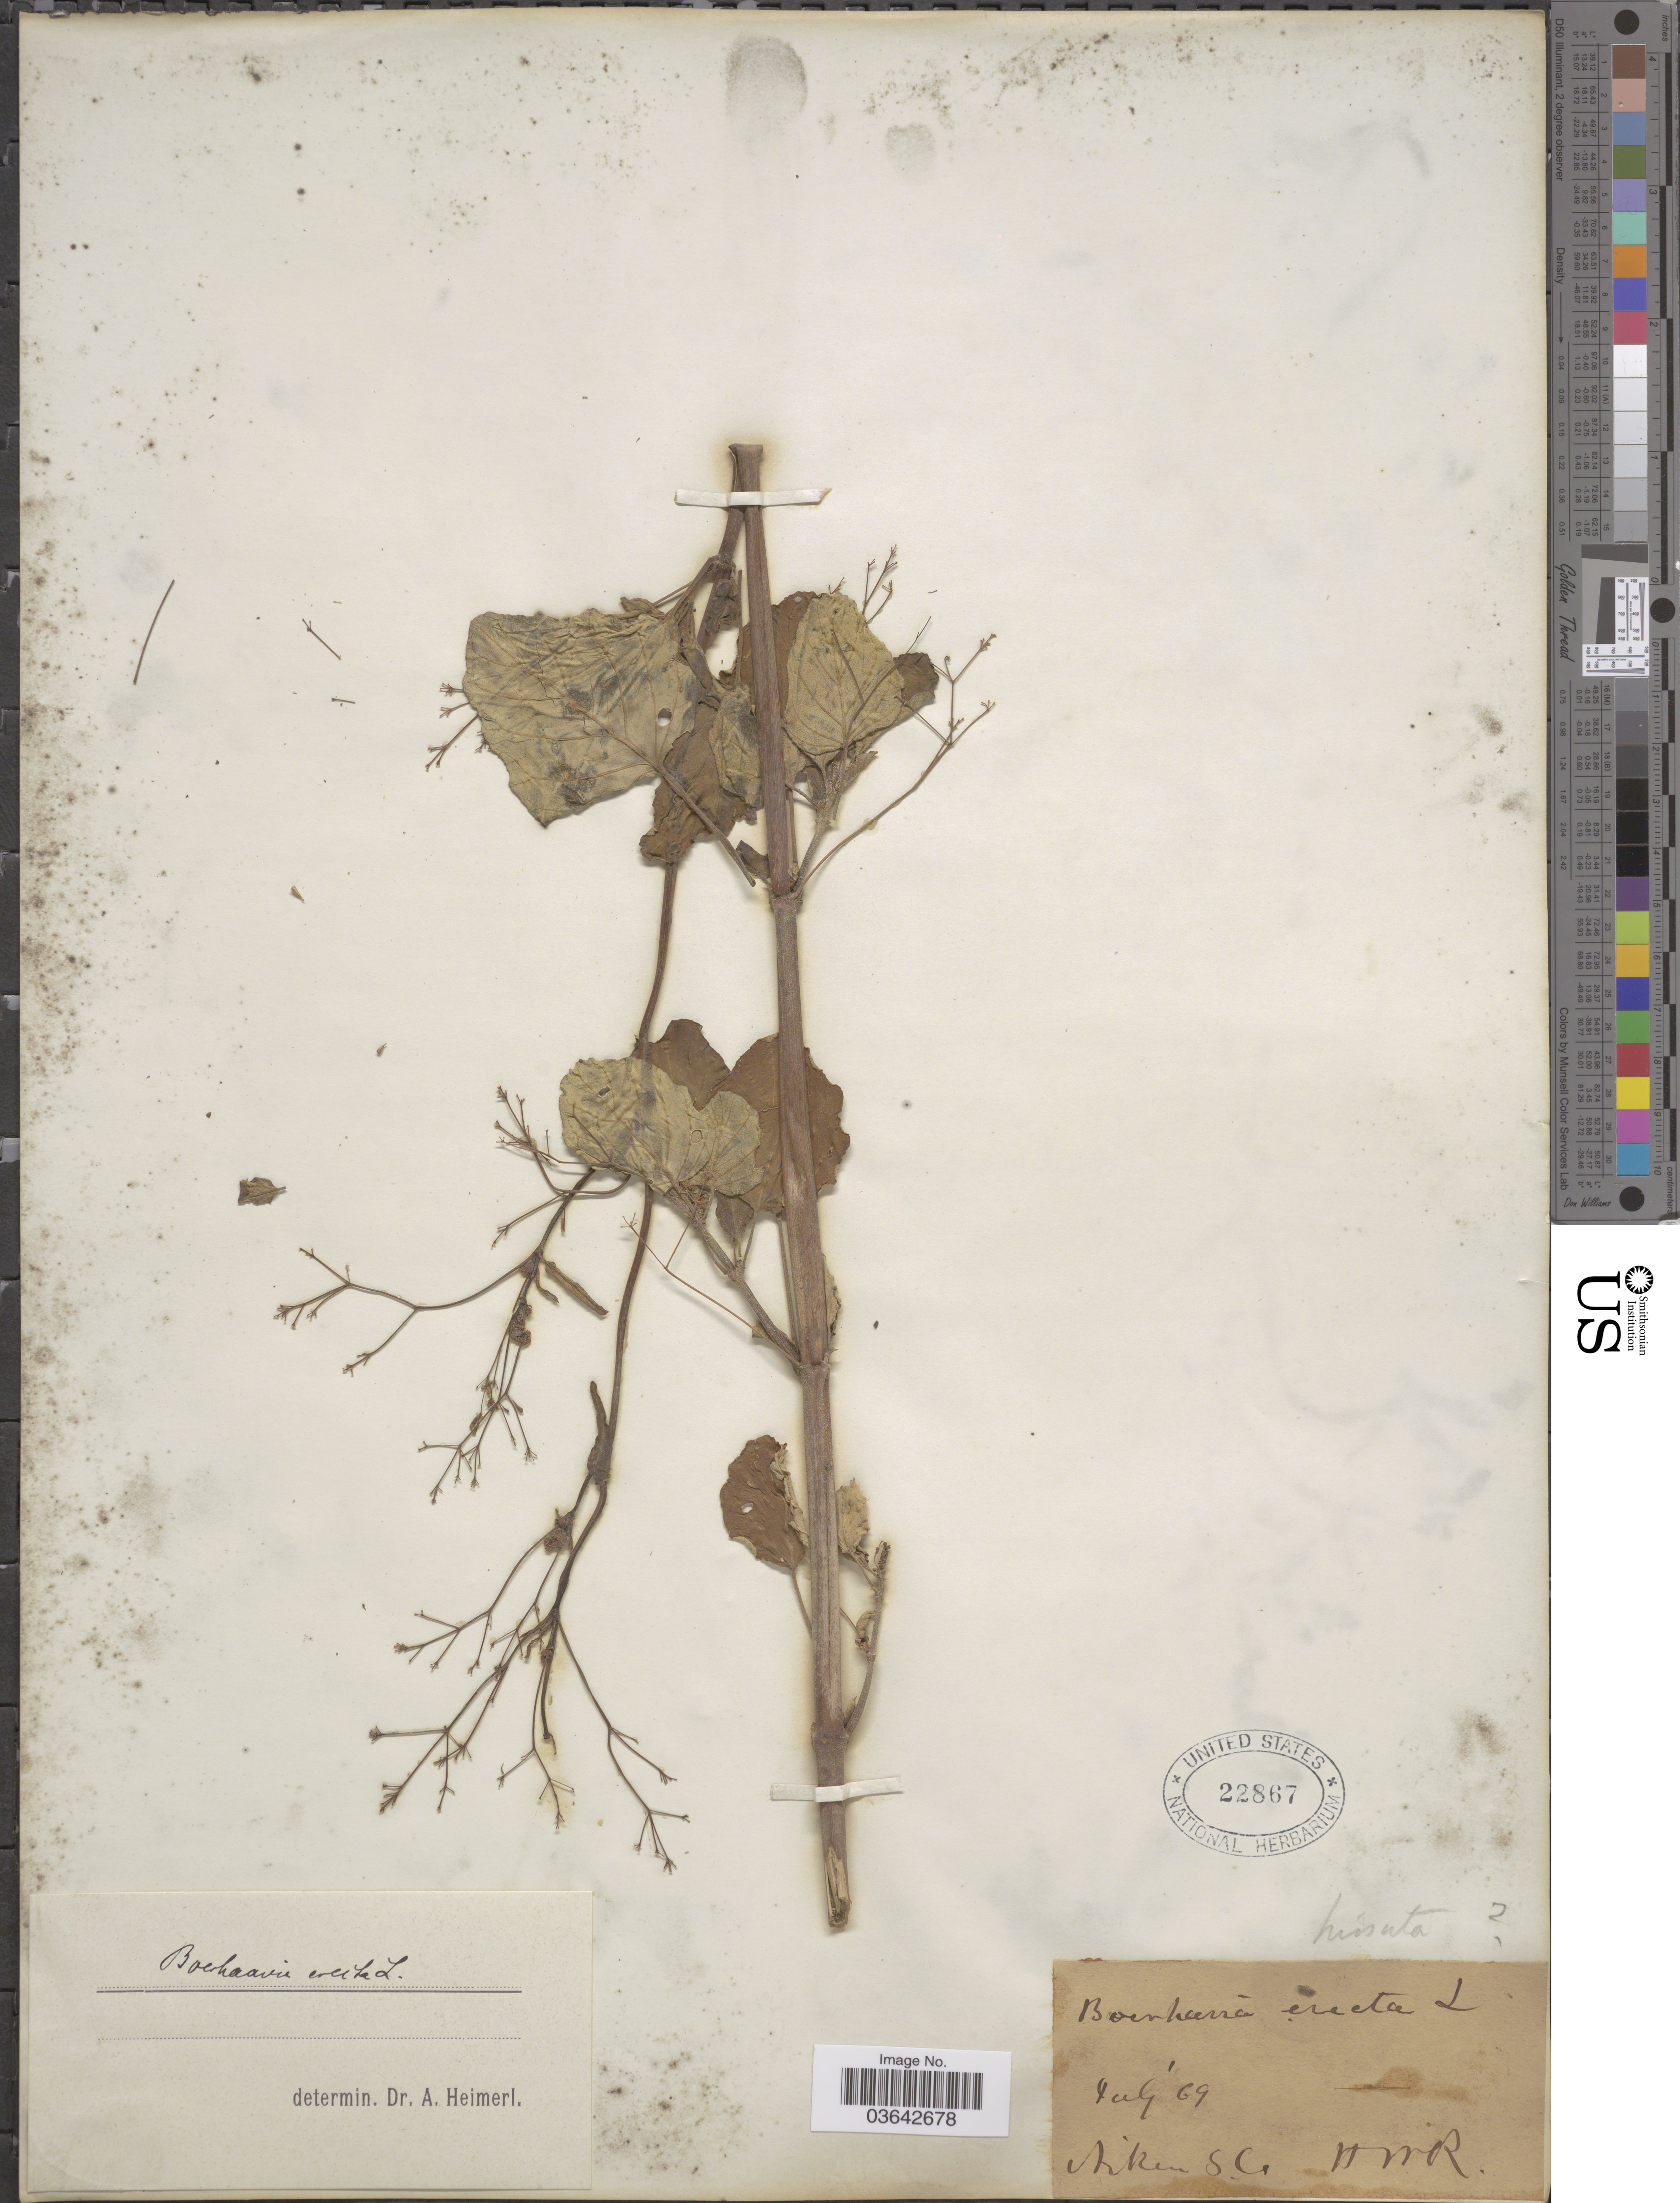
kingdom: Plantae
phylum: Tracheophyta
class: Magnoliopsida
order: Caryophyllales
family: Nyctaginaceae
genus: Boerhavia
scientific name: Boerhavia erecta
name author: L.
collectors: H. W. R.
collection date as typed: Transcribed d/m/y: /7/69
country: United States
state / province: South Carolina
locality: Aiken.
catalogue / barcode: US 22867